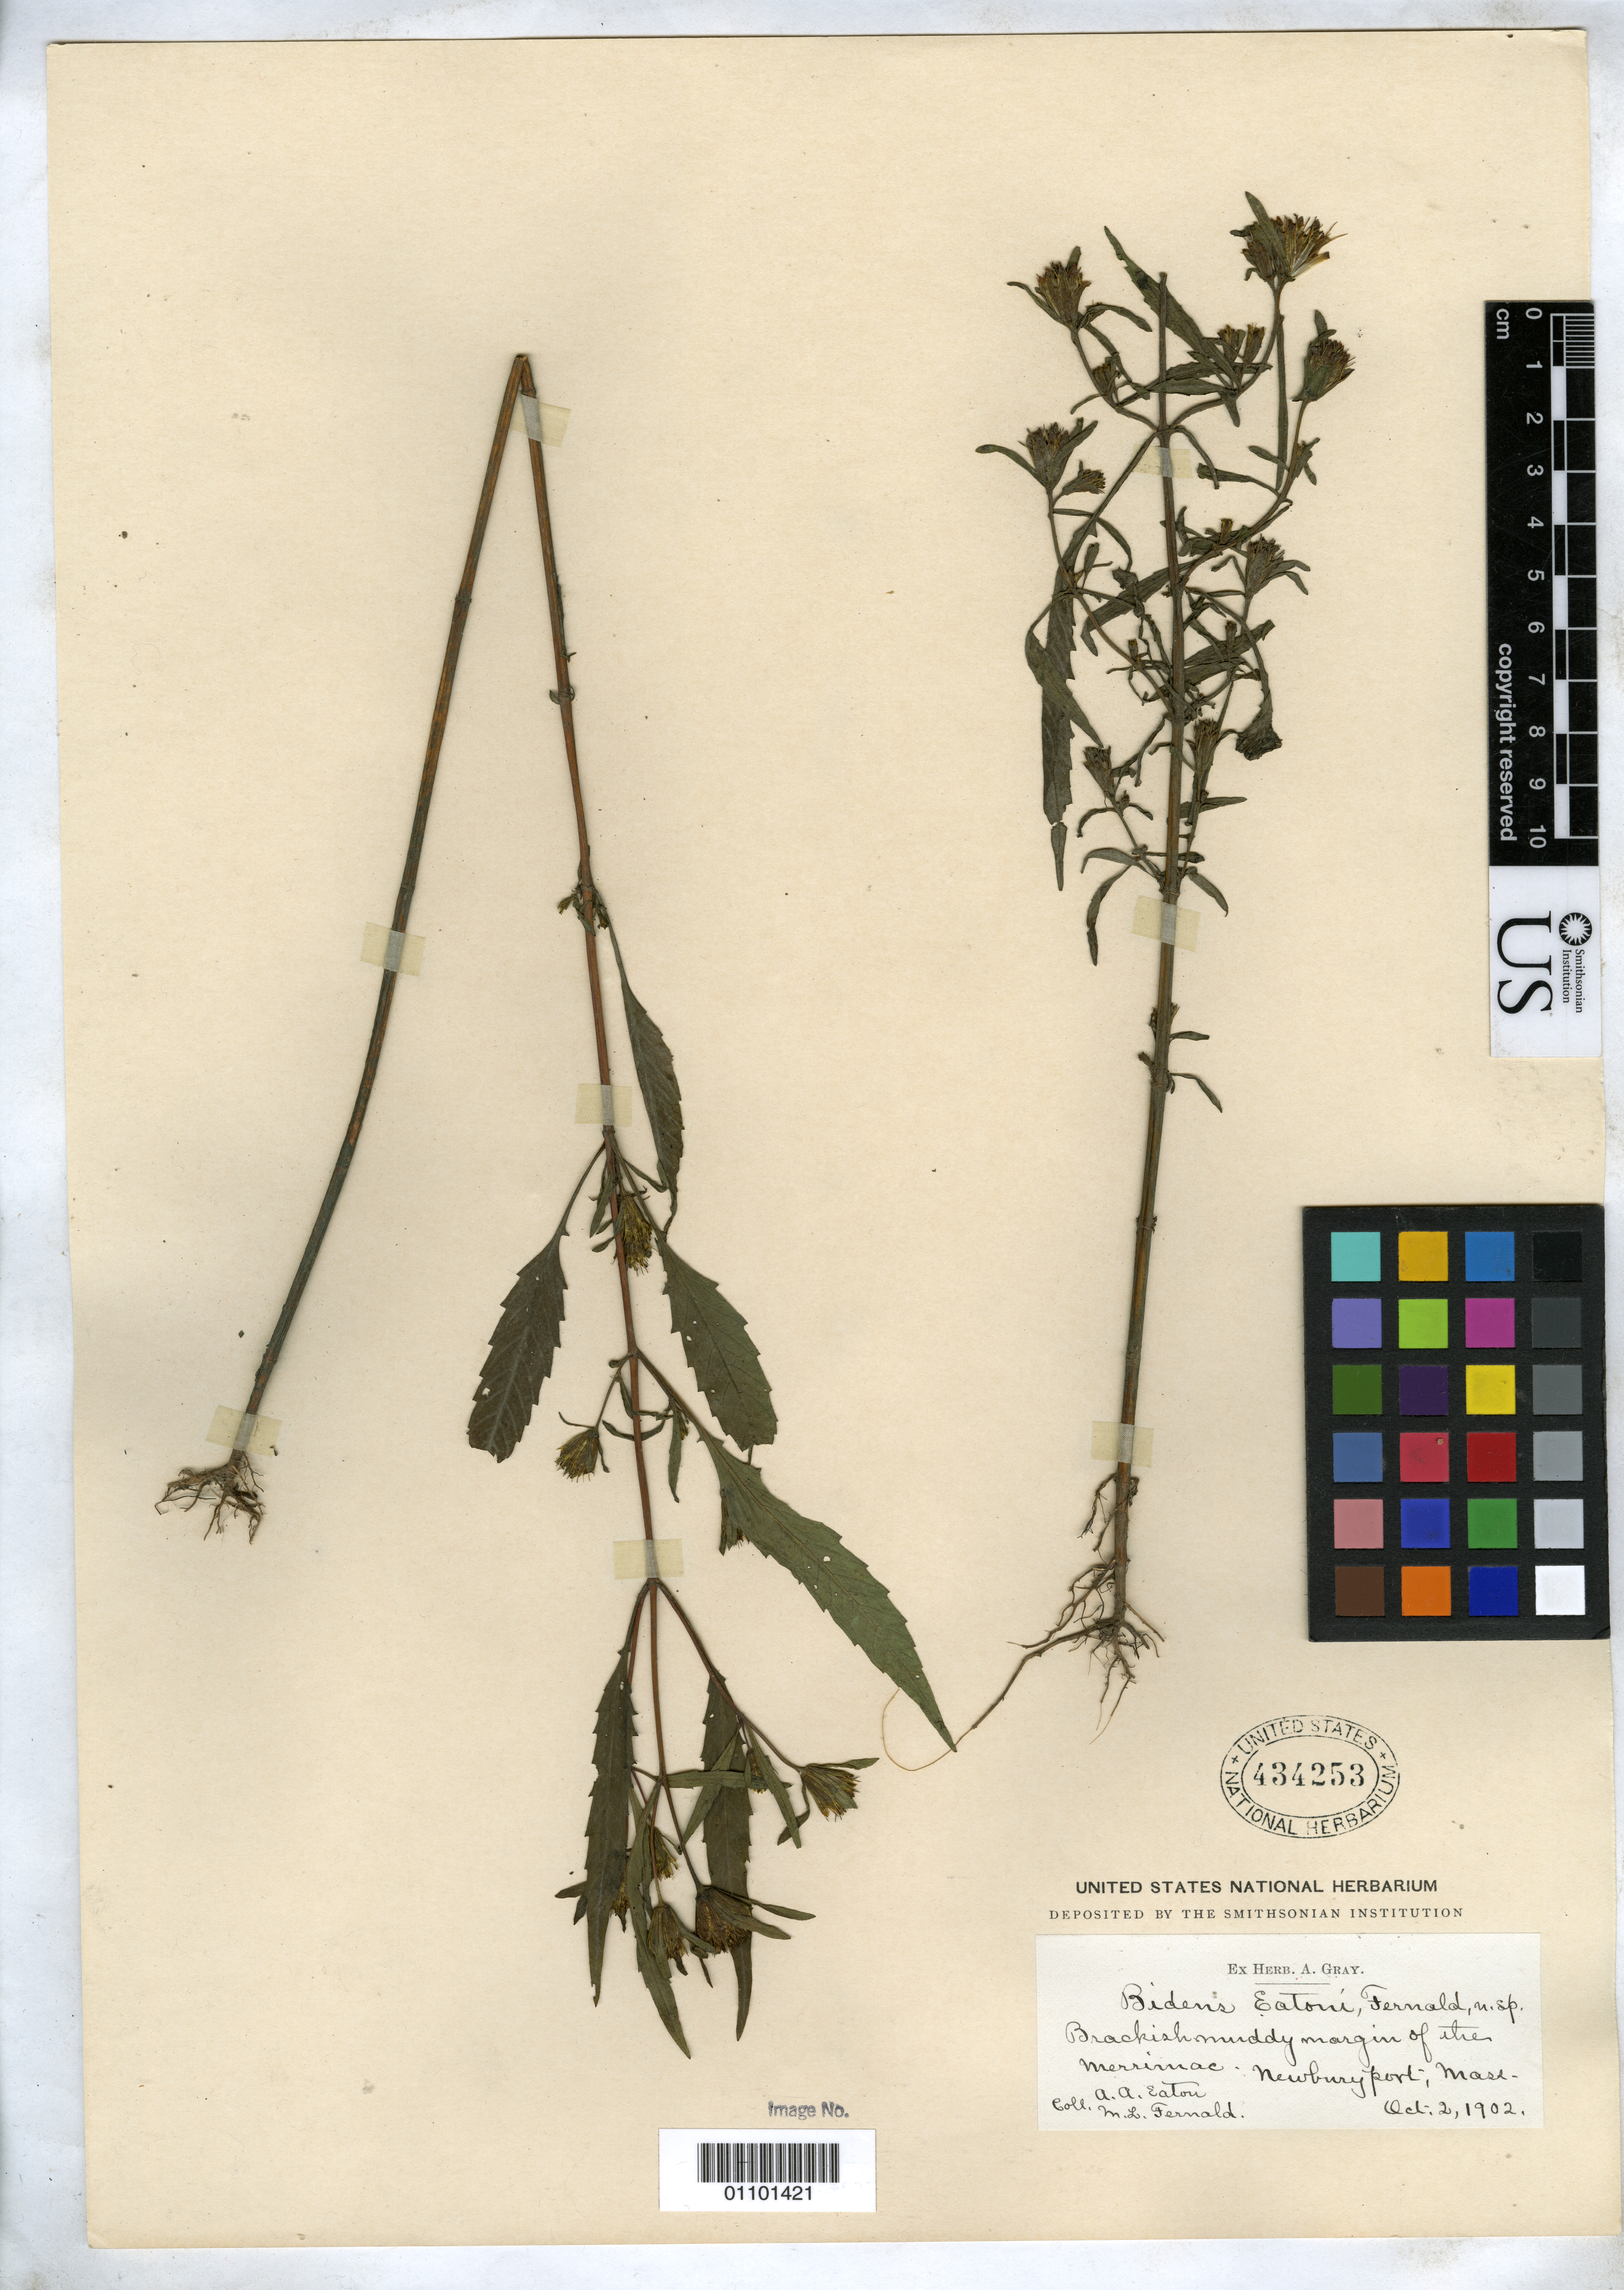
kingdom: Plantae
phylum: Tracheophyta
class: Magnoliopsida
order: Asterales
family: Asteraceae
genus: Bidens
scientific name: Bidens eatonii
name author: Fernald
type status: Syntype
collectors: A. A. Eaton & M. L. Fernald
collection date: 1902-10-02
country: United States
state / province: Massachusetts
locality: Newburyport and Salisbury.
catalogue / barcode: US 434253